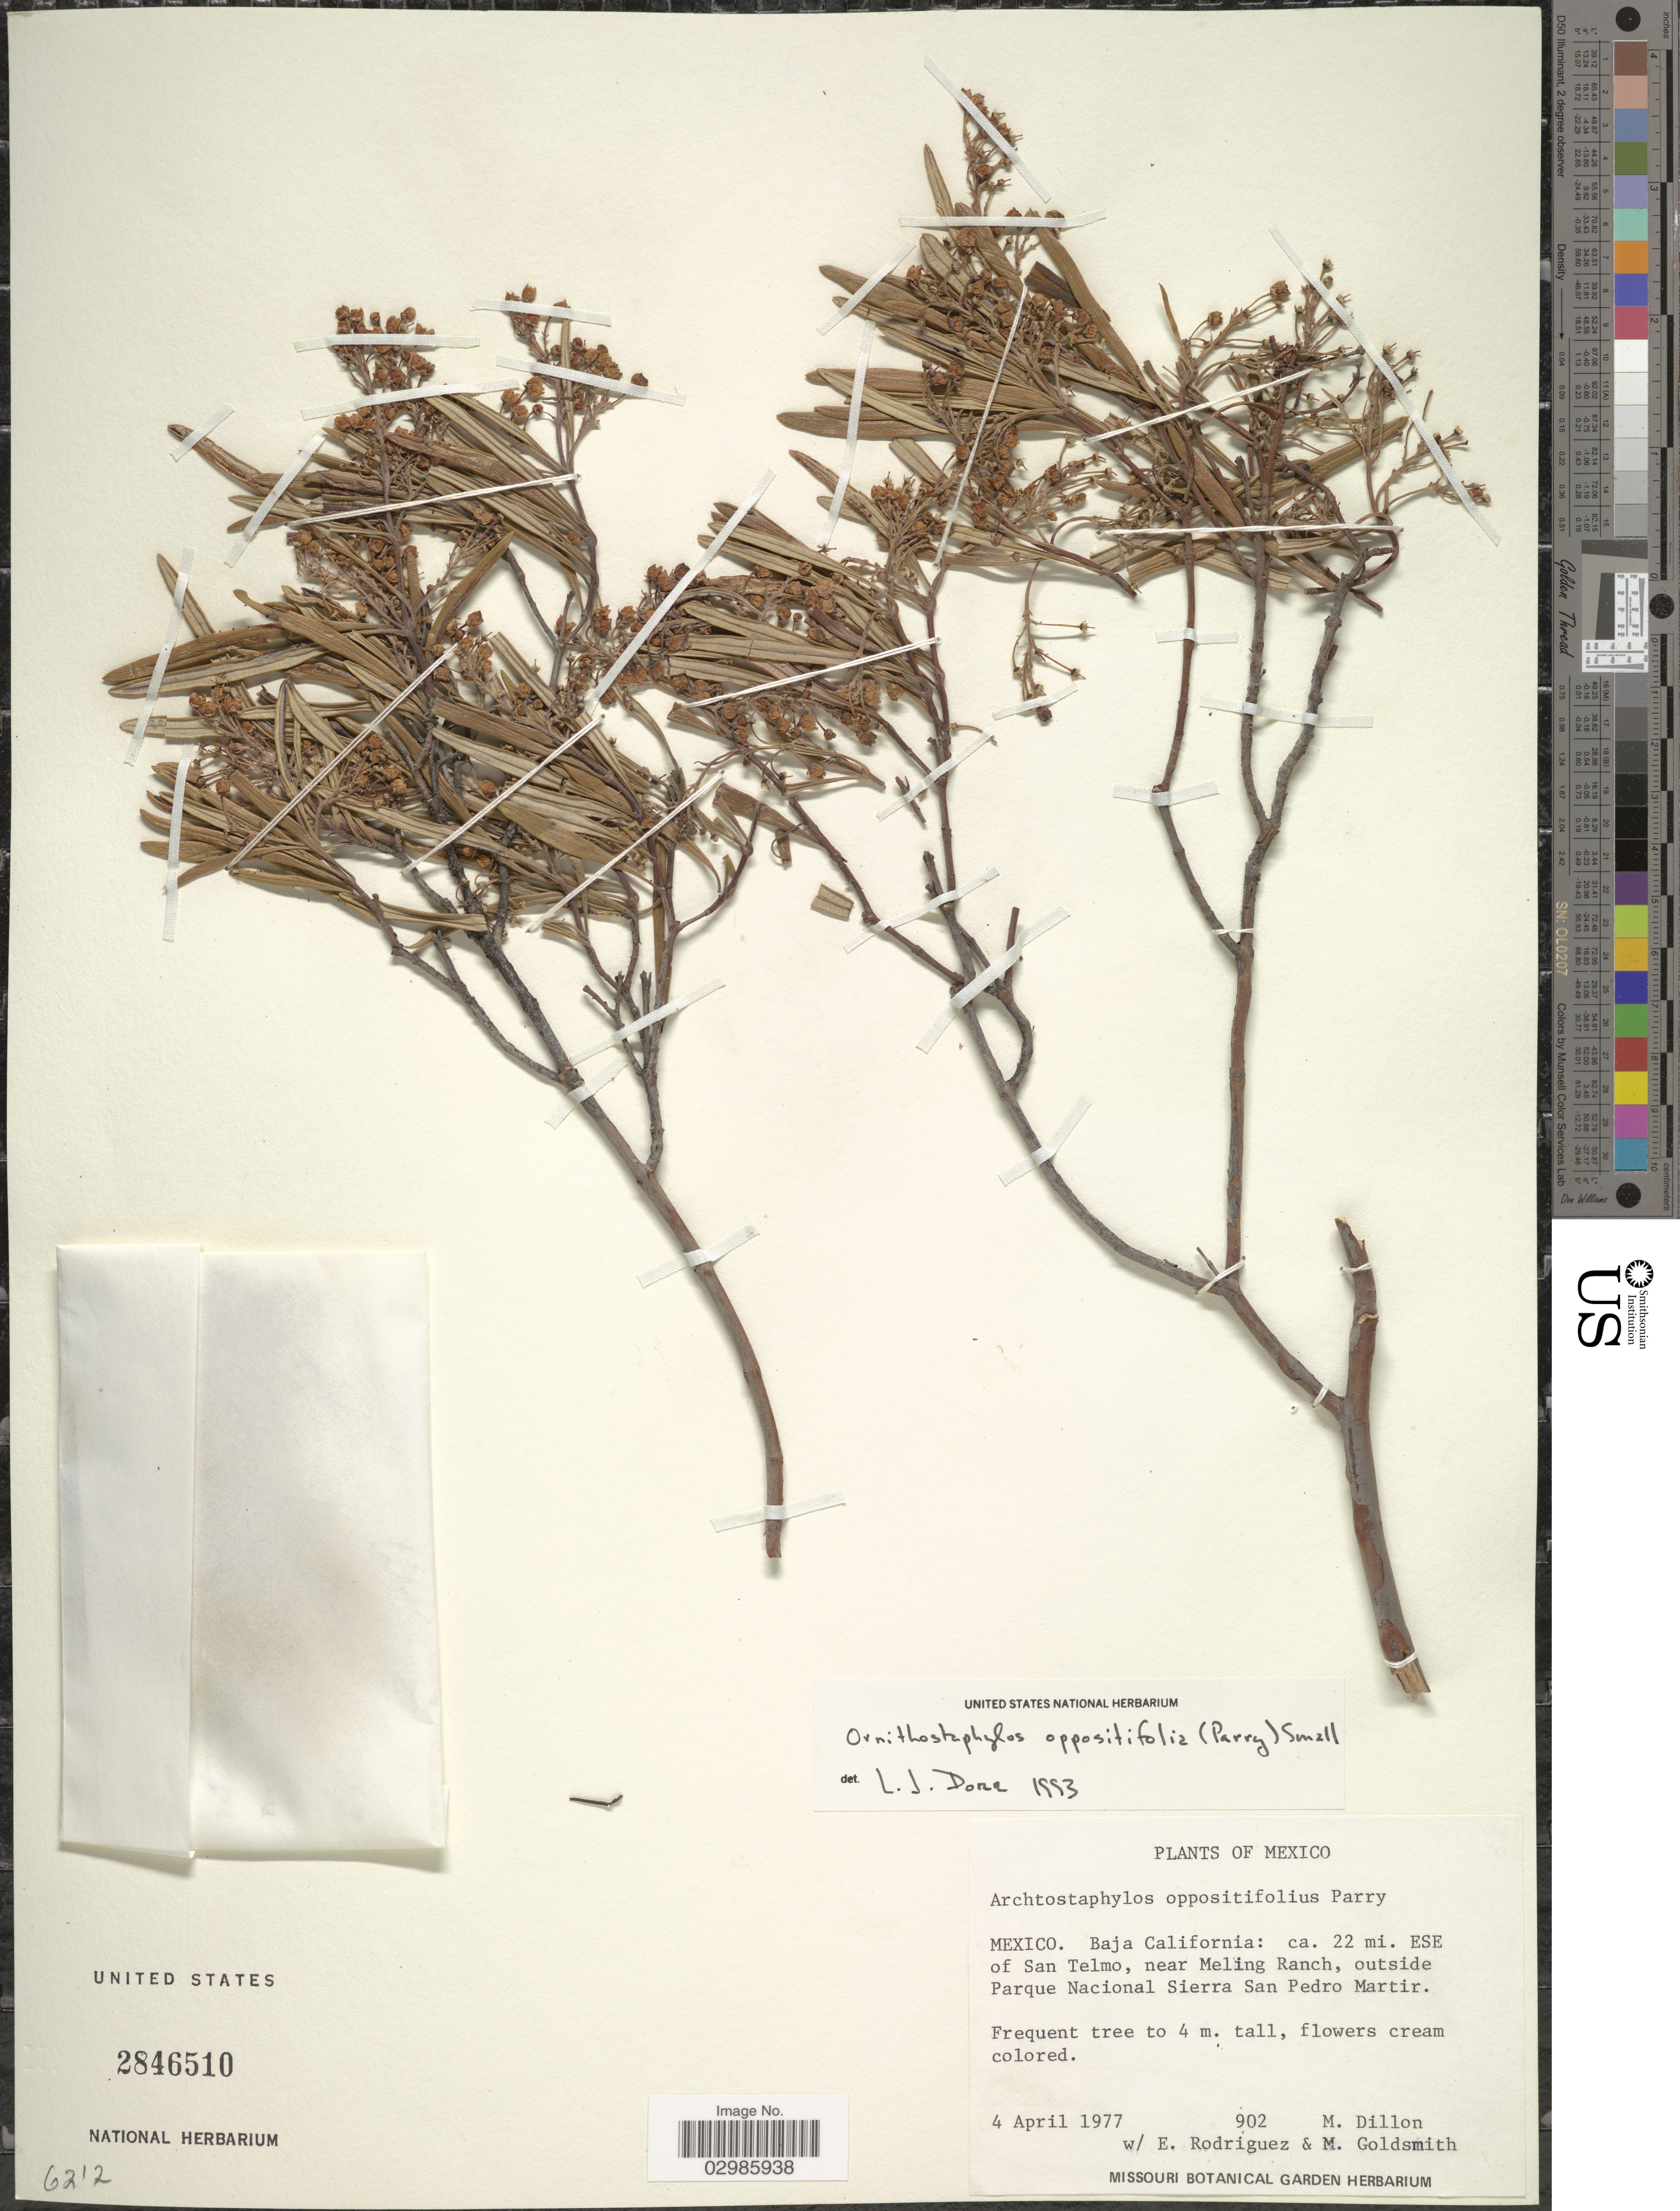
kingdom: Plantae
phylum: Tracheophyta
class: Magnoliopsida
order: Ericales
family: Ericaceae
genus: Ornithostaphylos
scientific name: Ornithostaphylos oppositifolia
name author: (Parry) Small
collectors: M. O. Dillon, E. Rodriguez & M. Goldsmith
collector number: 902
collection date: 1977-04-04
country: Mexico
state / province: Baja California Norte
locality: Ca. 22 mi. ESE of San Telmo, near Meling Ranch, outside Parque Nacional Sierra San Pedro Martir.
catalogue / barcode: US 2846510